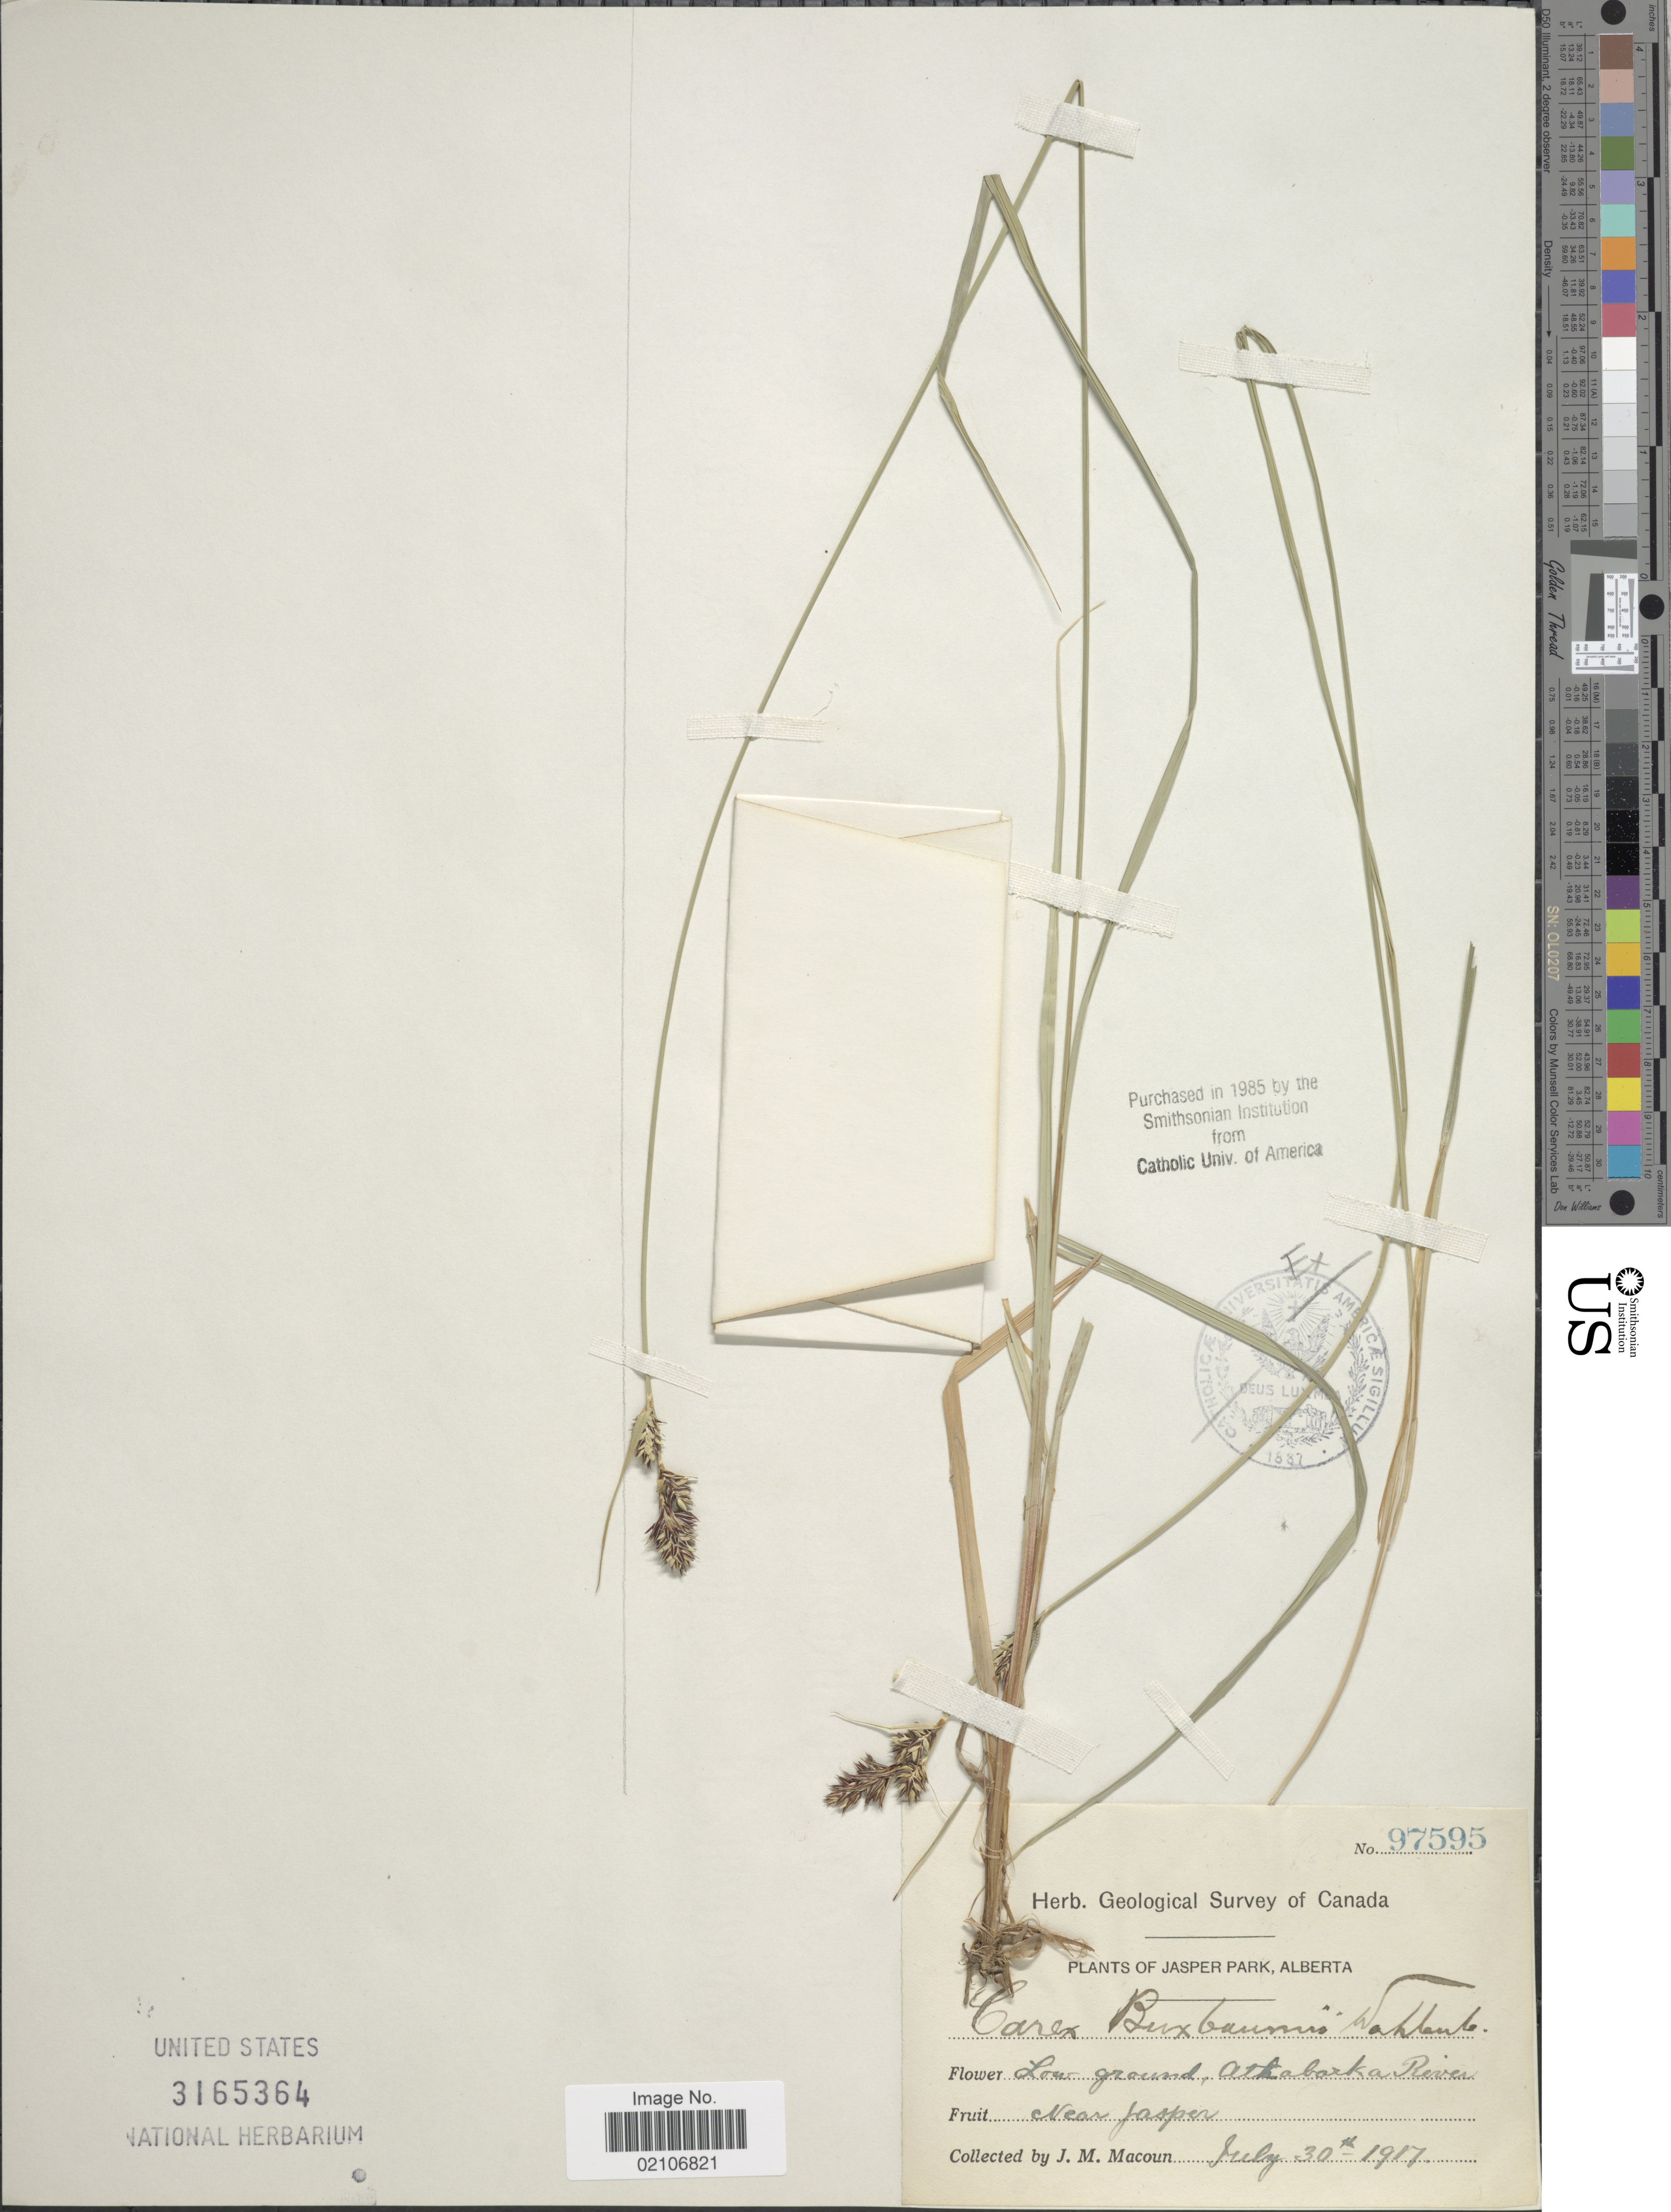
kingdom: Plantae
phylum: Tracheophyta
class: Liliopsida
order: Poales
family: Cyperaceae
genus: Carex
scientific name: Carex buxbaumii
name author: Wahlenb.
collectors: J. M. Macoun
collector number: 97595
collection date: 1917-07-30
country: Canada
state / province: Alberta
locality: Jasper Park, Alberta. Low ground, Athabark River. Near Jasper.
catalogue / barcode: US 3165364